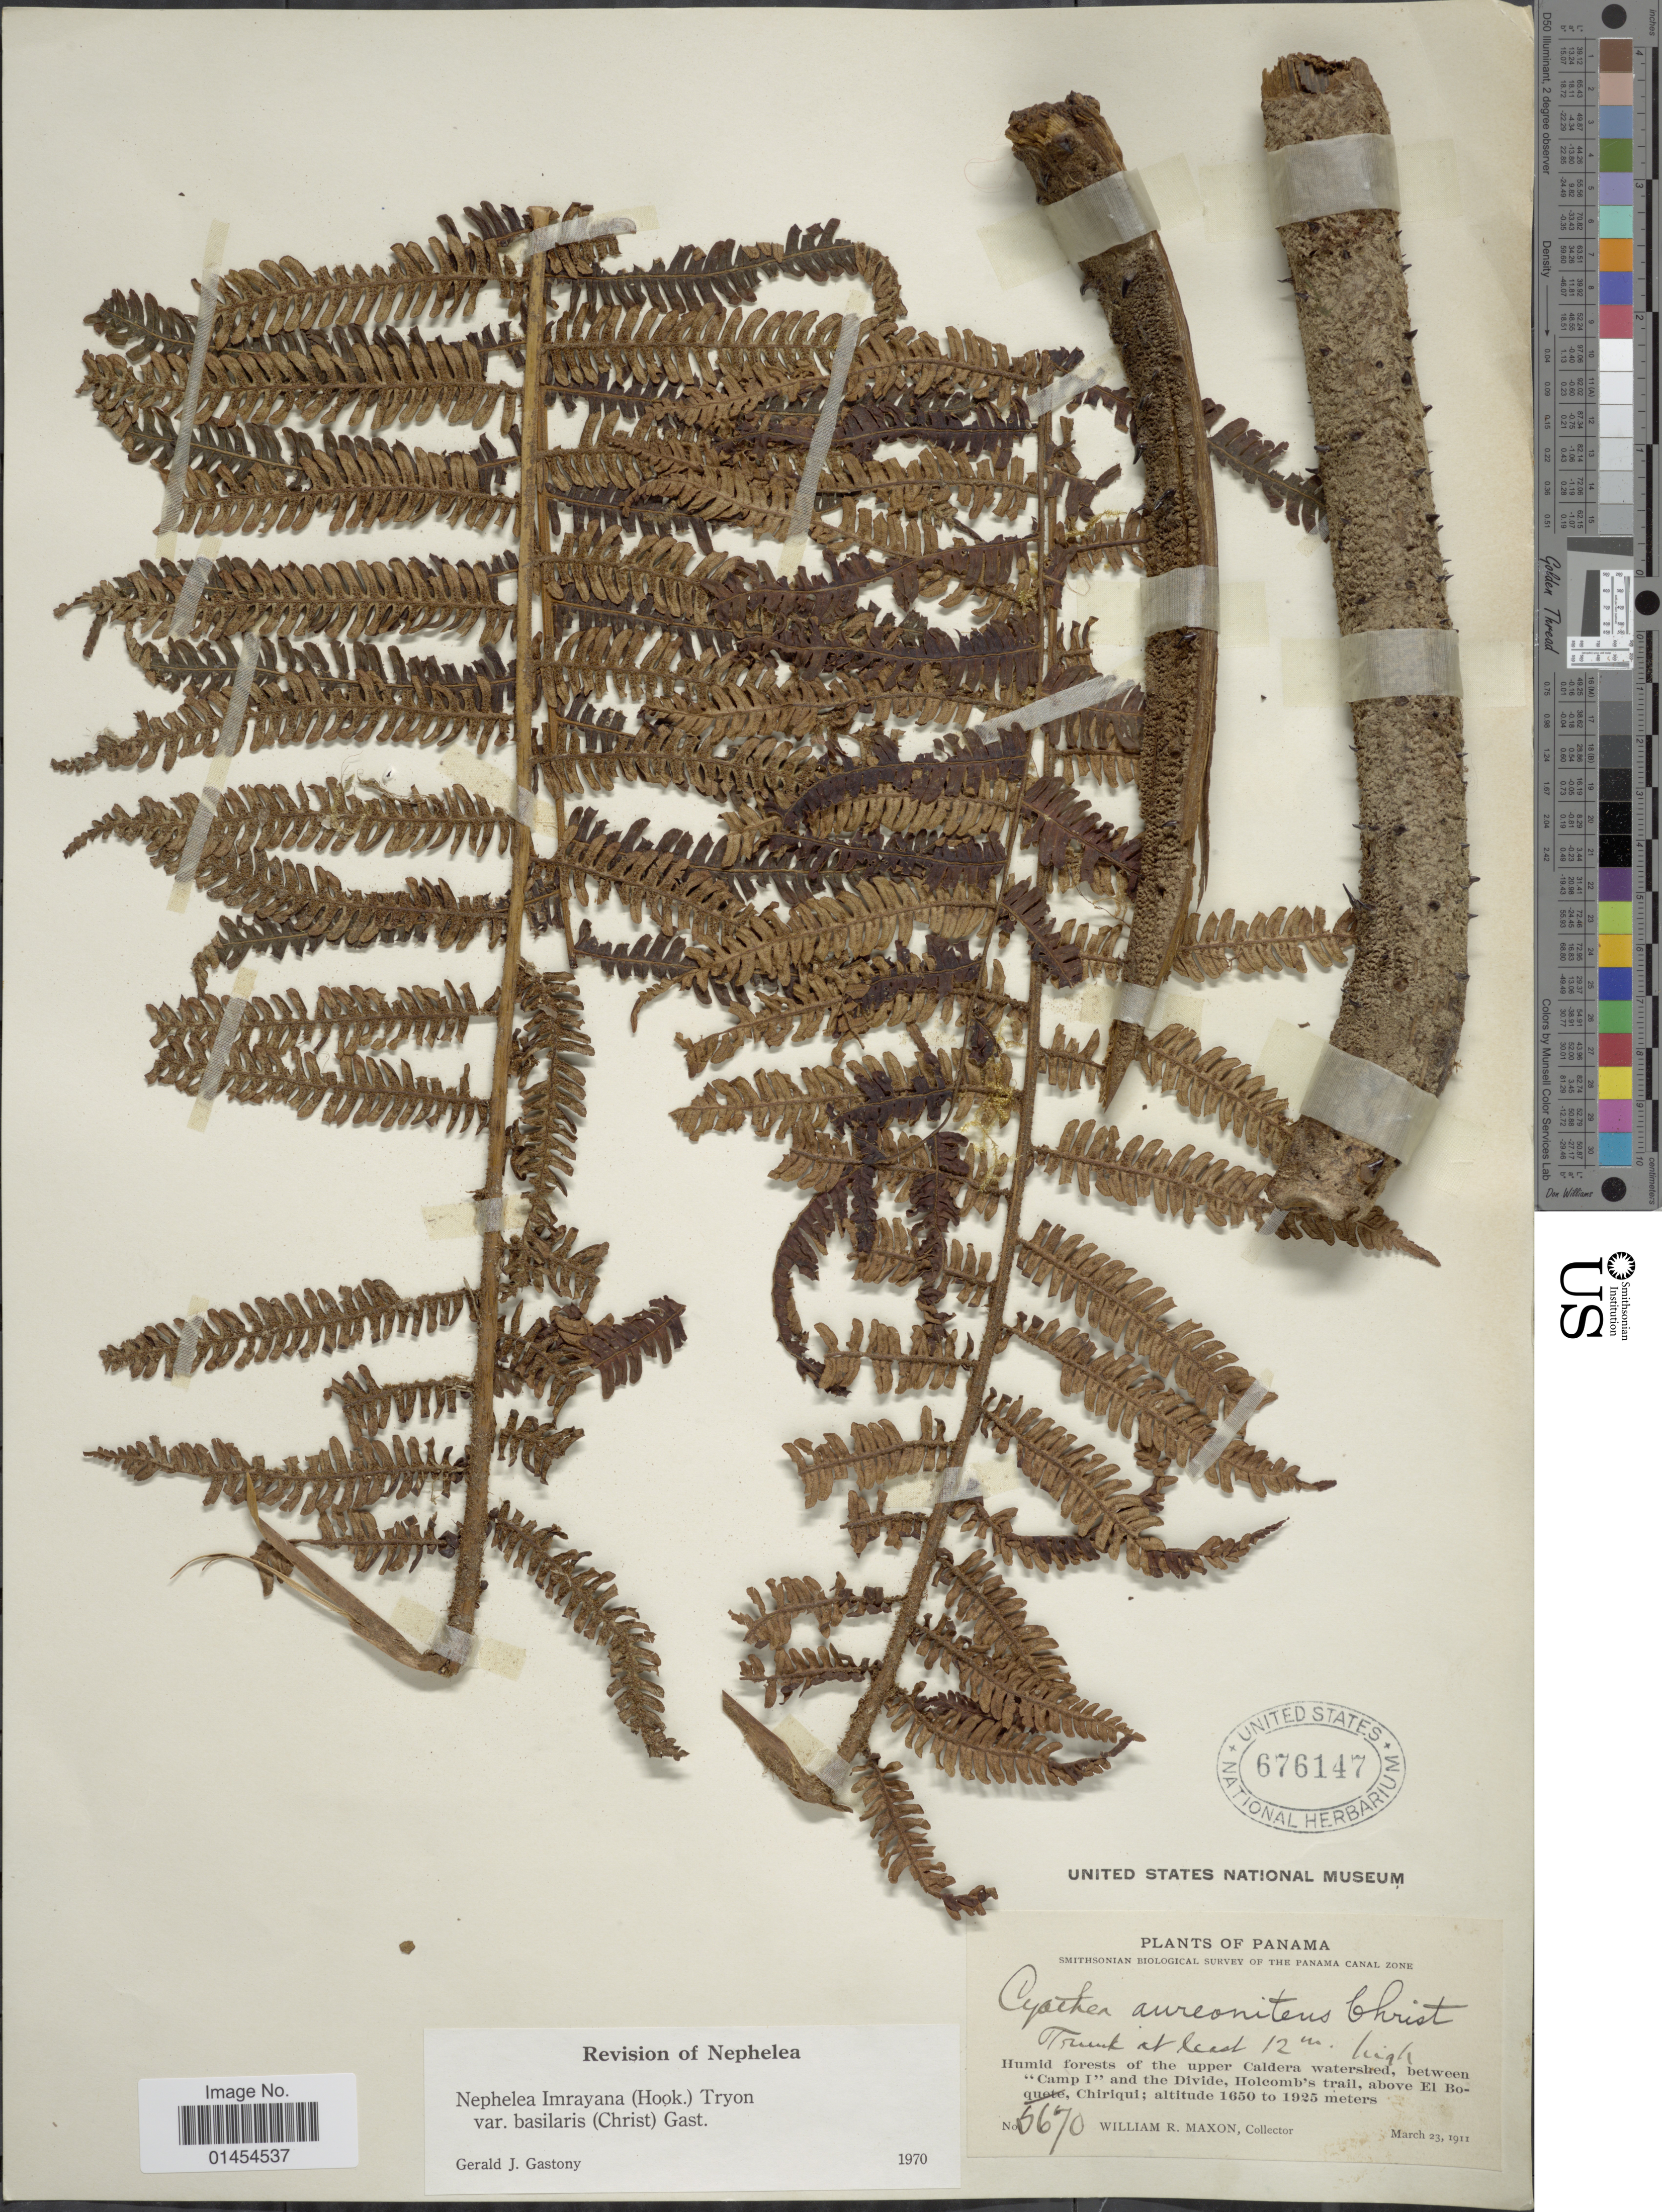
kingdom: Plantae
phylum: Tracheophyta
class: Polypodiopsida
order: Cyatheales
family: Cyatheaceae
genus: Alsophila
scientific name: Alsophila imrayana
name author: (Hook.) D.S. Conant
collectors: W. R. Maxon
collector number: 5670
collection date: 1911-03-23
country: Panama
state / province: Chiriqui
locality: Humid forests of the upper Caldera watershed, between "Camp I" and the Divide, Helcomb's trail, above El Boquete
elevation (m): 1650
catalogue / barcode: US 676147